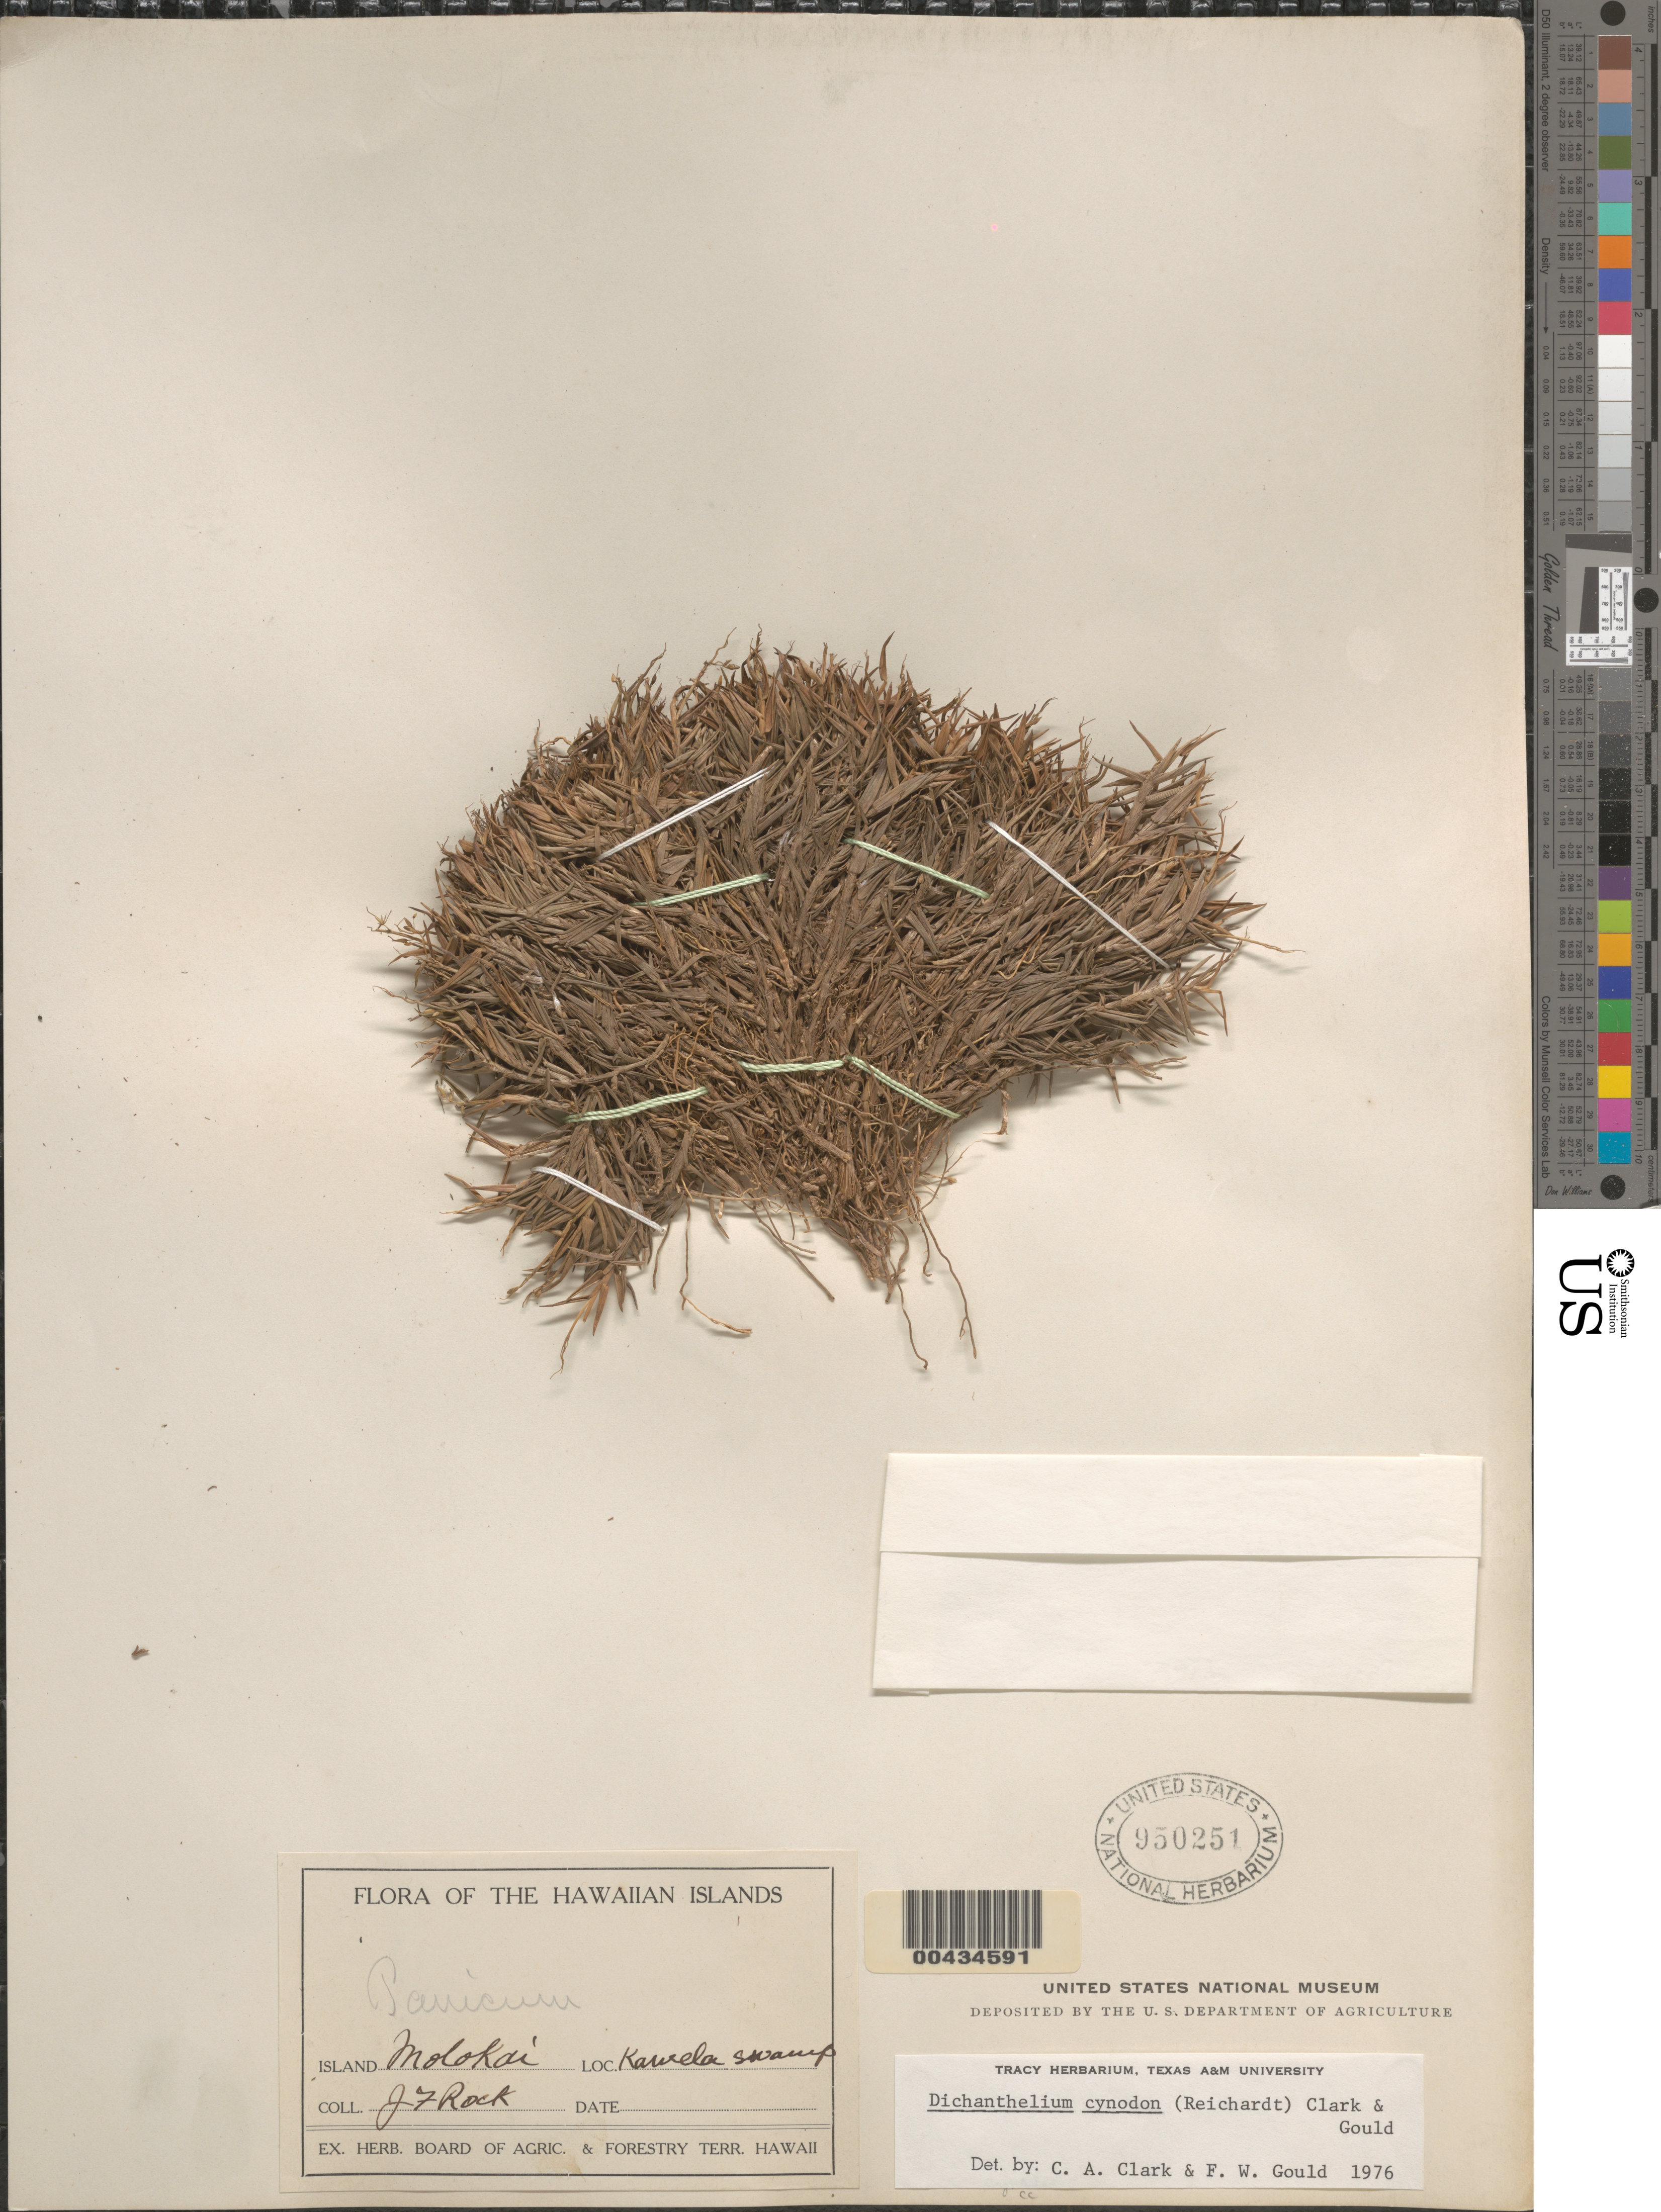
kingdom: Plantae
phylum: Tracheophyta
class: Liliopsida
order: Poales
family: Poaceae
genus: Dichanthelium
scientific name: Dichanthelium cynodon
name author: (Reichardt) C.A. Clark & Gould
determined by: Clark, C. A.; Gould, F. W.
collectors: J. F. Rock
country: United States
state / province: Hawaii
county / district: Maui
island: Moloka'i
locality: Kawela swamp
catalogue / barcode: US 950251